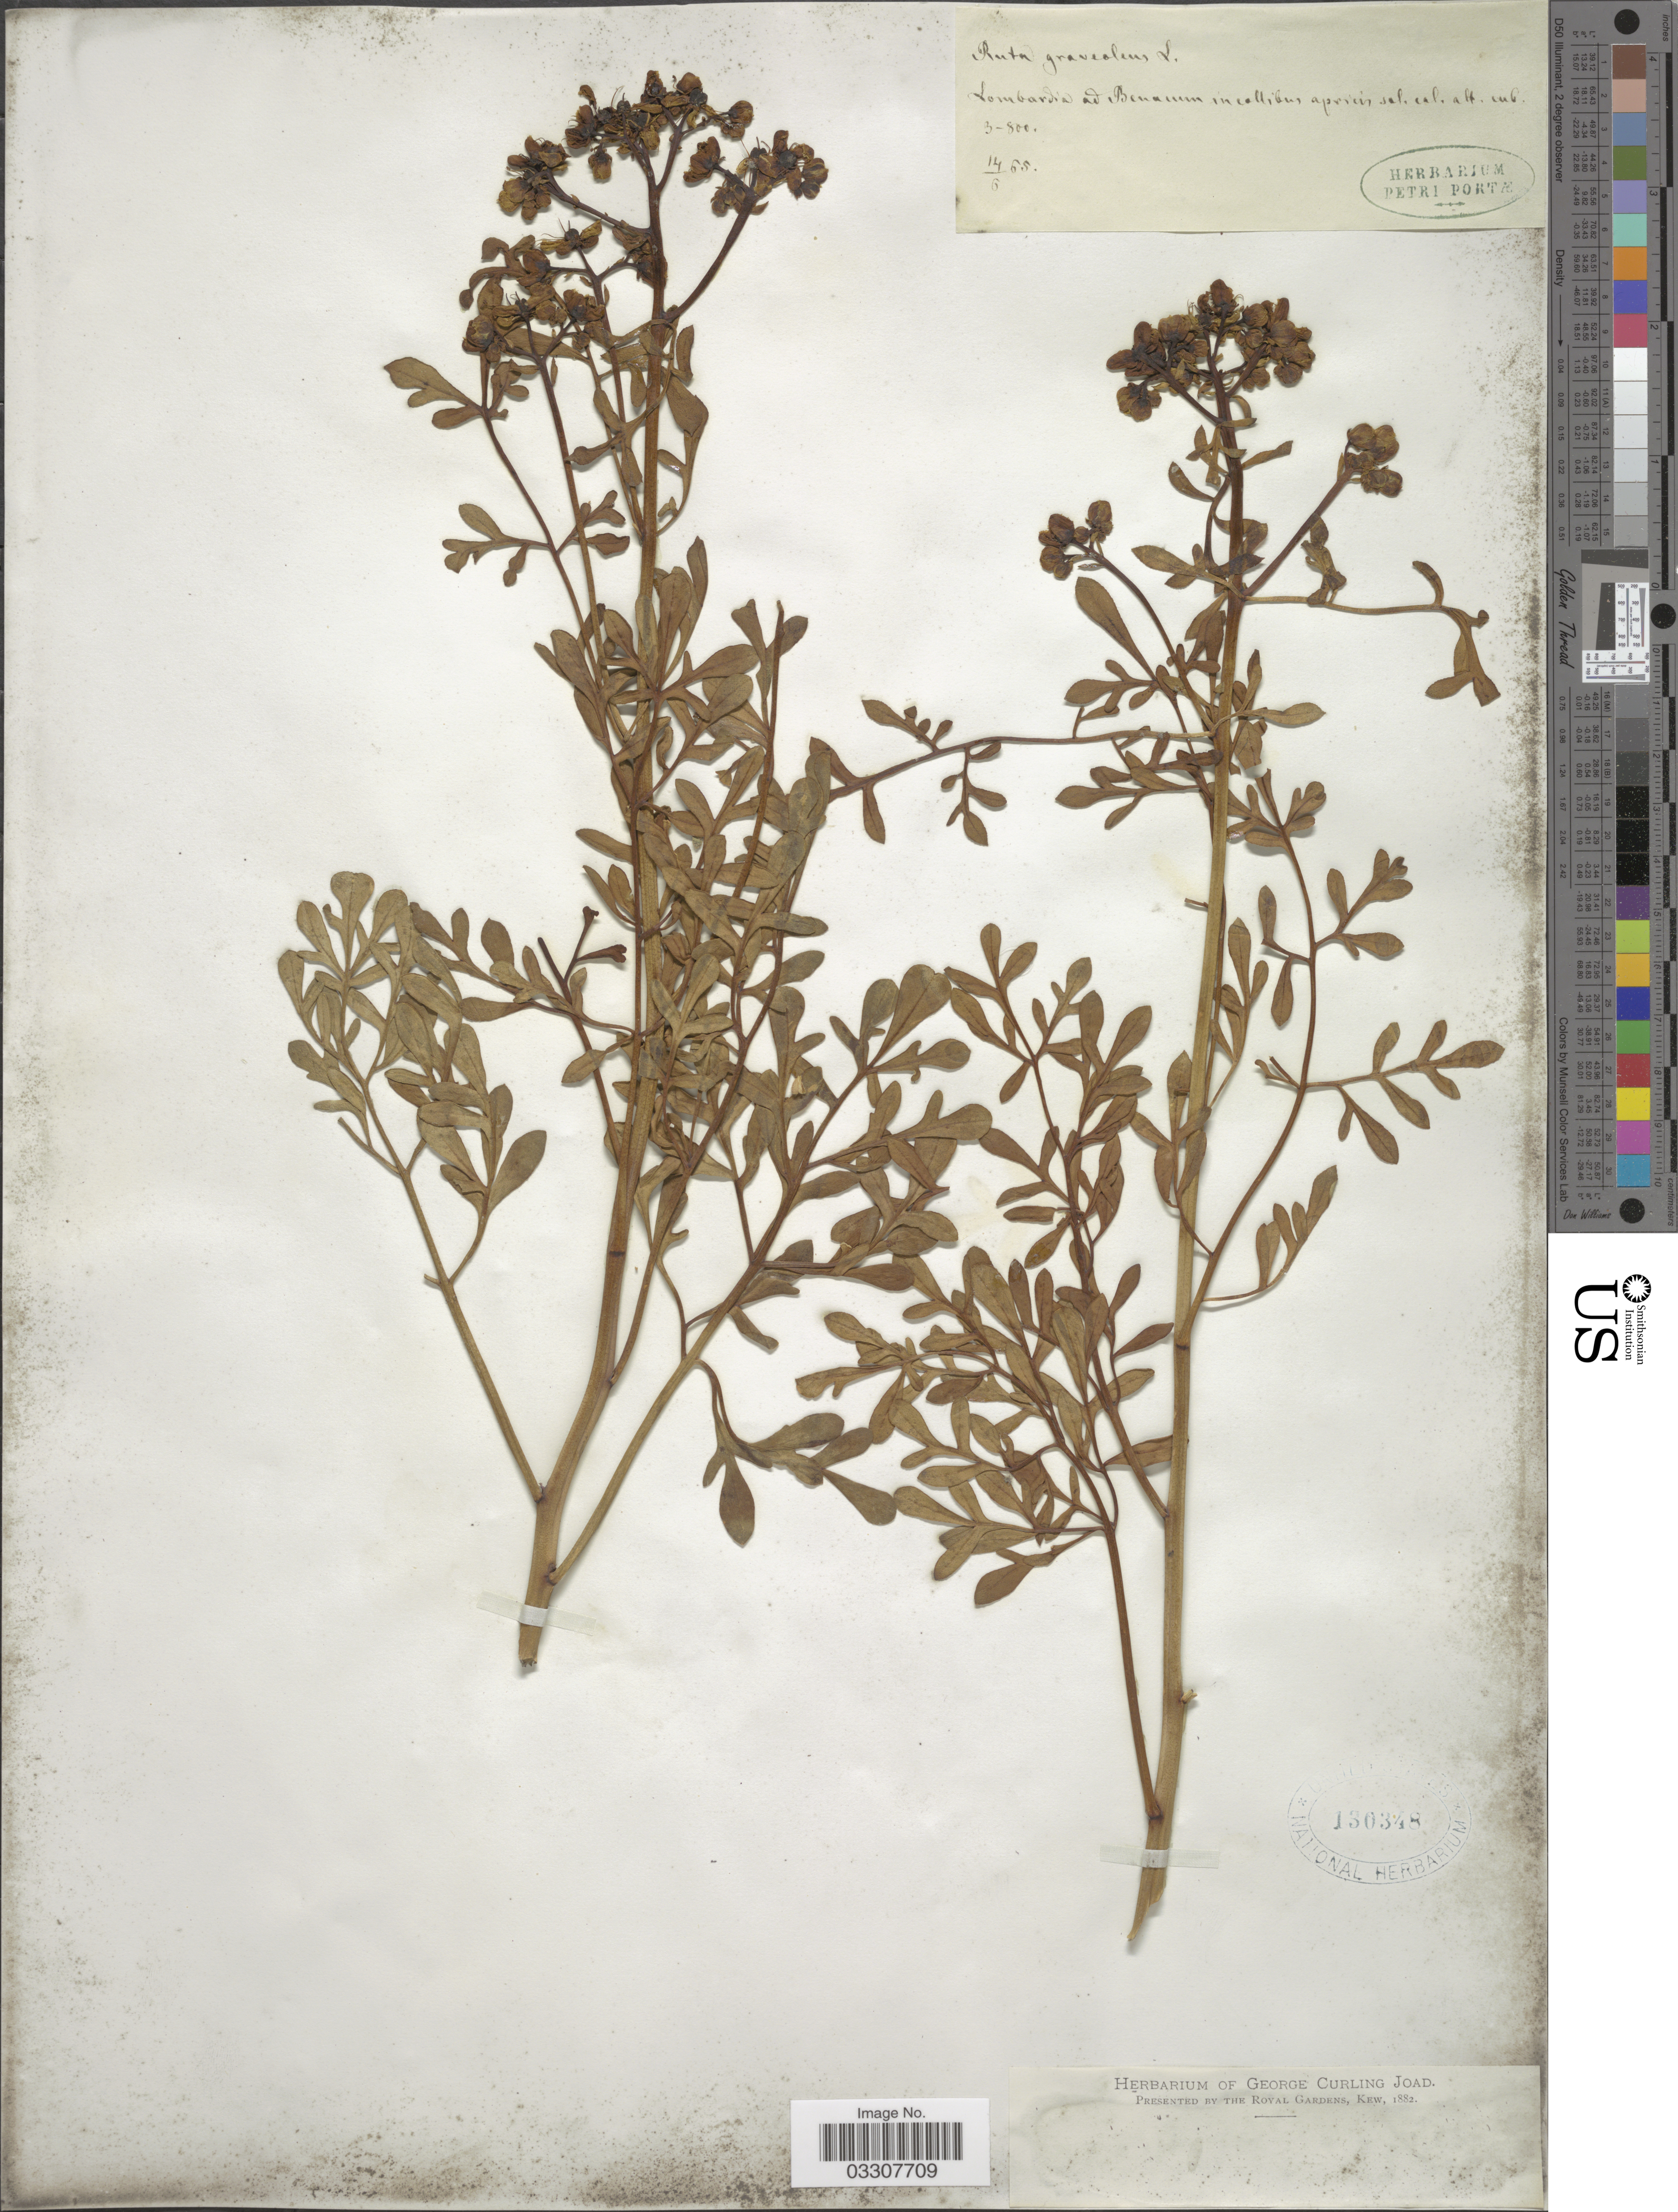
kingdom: Plantae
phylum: Tracheophyta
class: Magnoliopsida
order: Sapindales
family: Rutaceae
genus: Ruta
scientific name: Ruta graveolens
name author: L.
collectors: Ex herb. Petri Portæ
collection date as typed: Transcribed d/m/y: 14/6/65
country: Italy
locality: Lombardia ad Benaum [interpreted] in collibus apricis sol. cal.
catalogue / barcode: US 130348